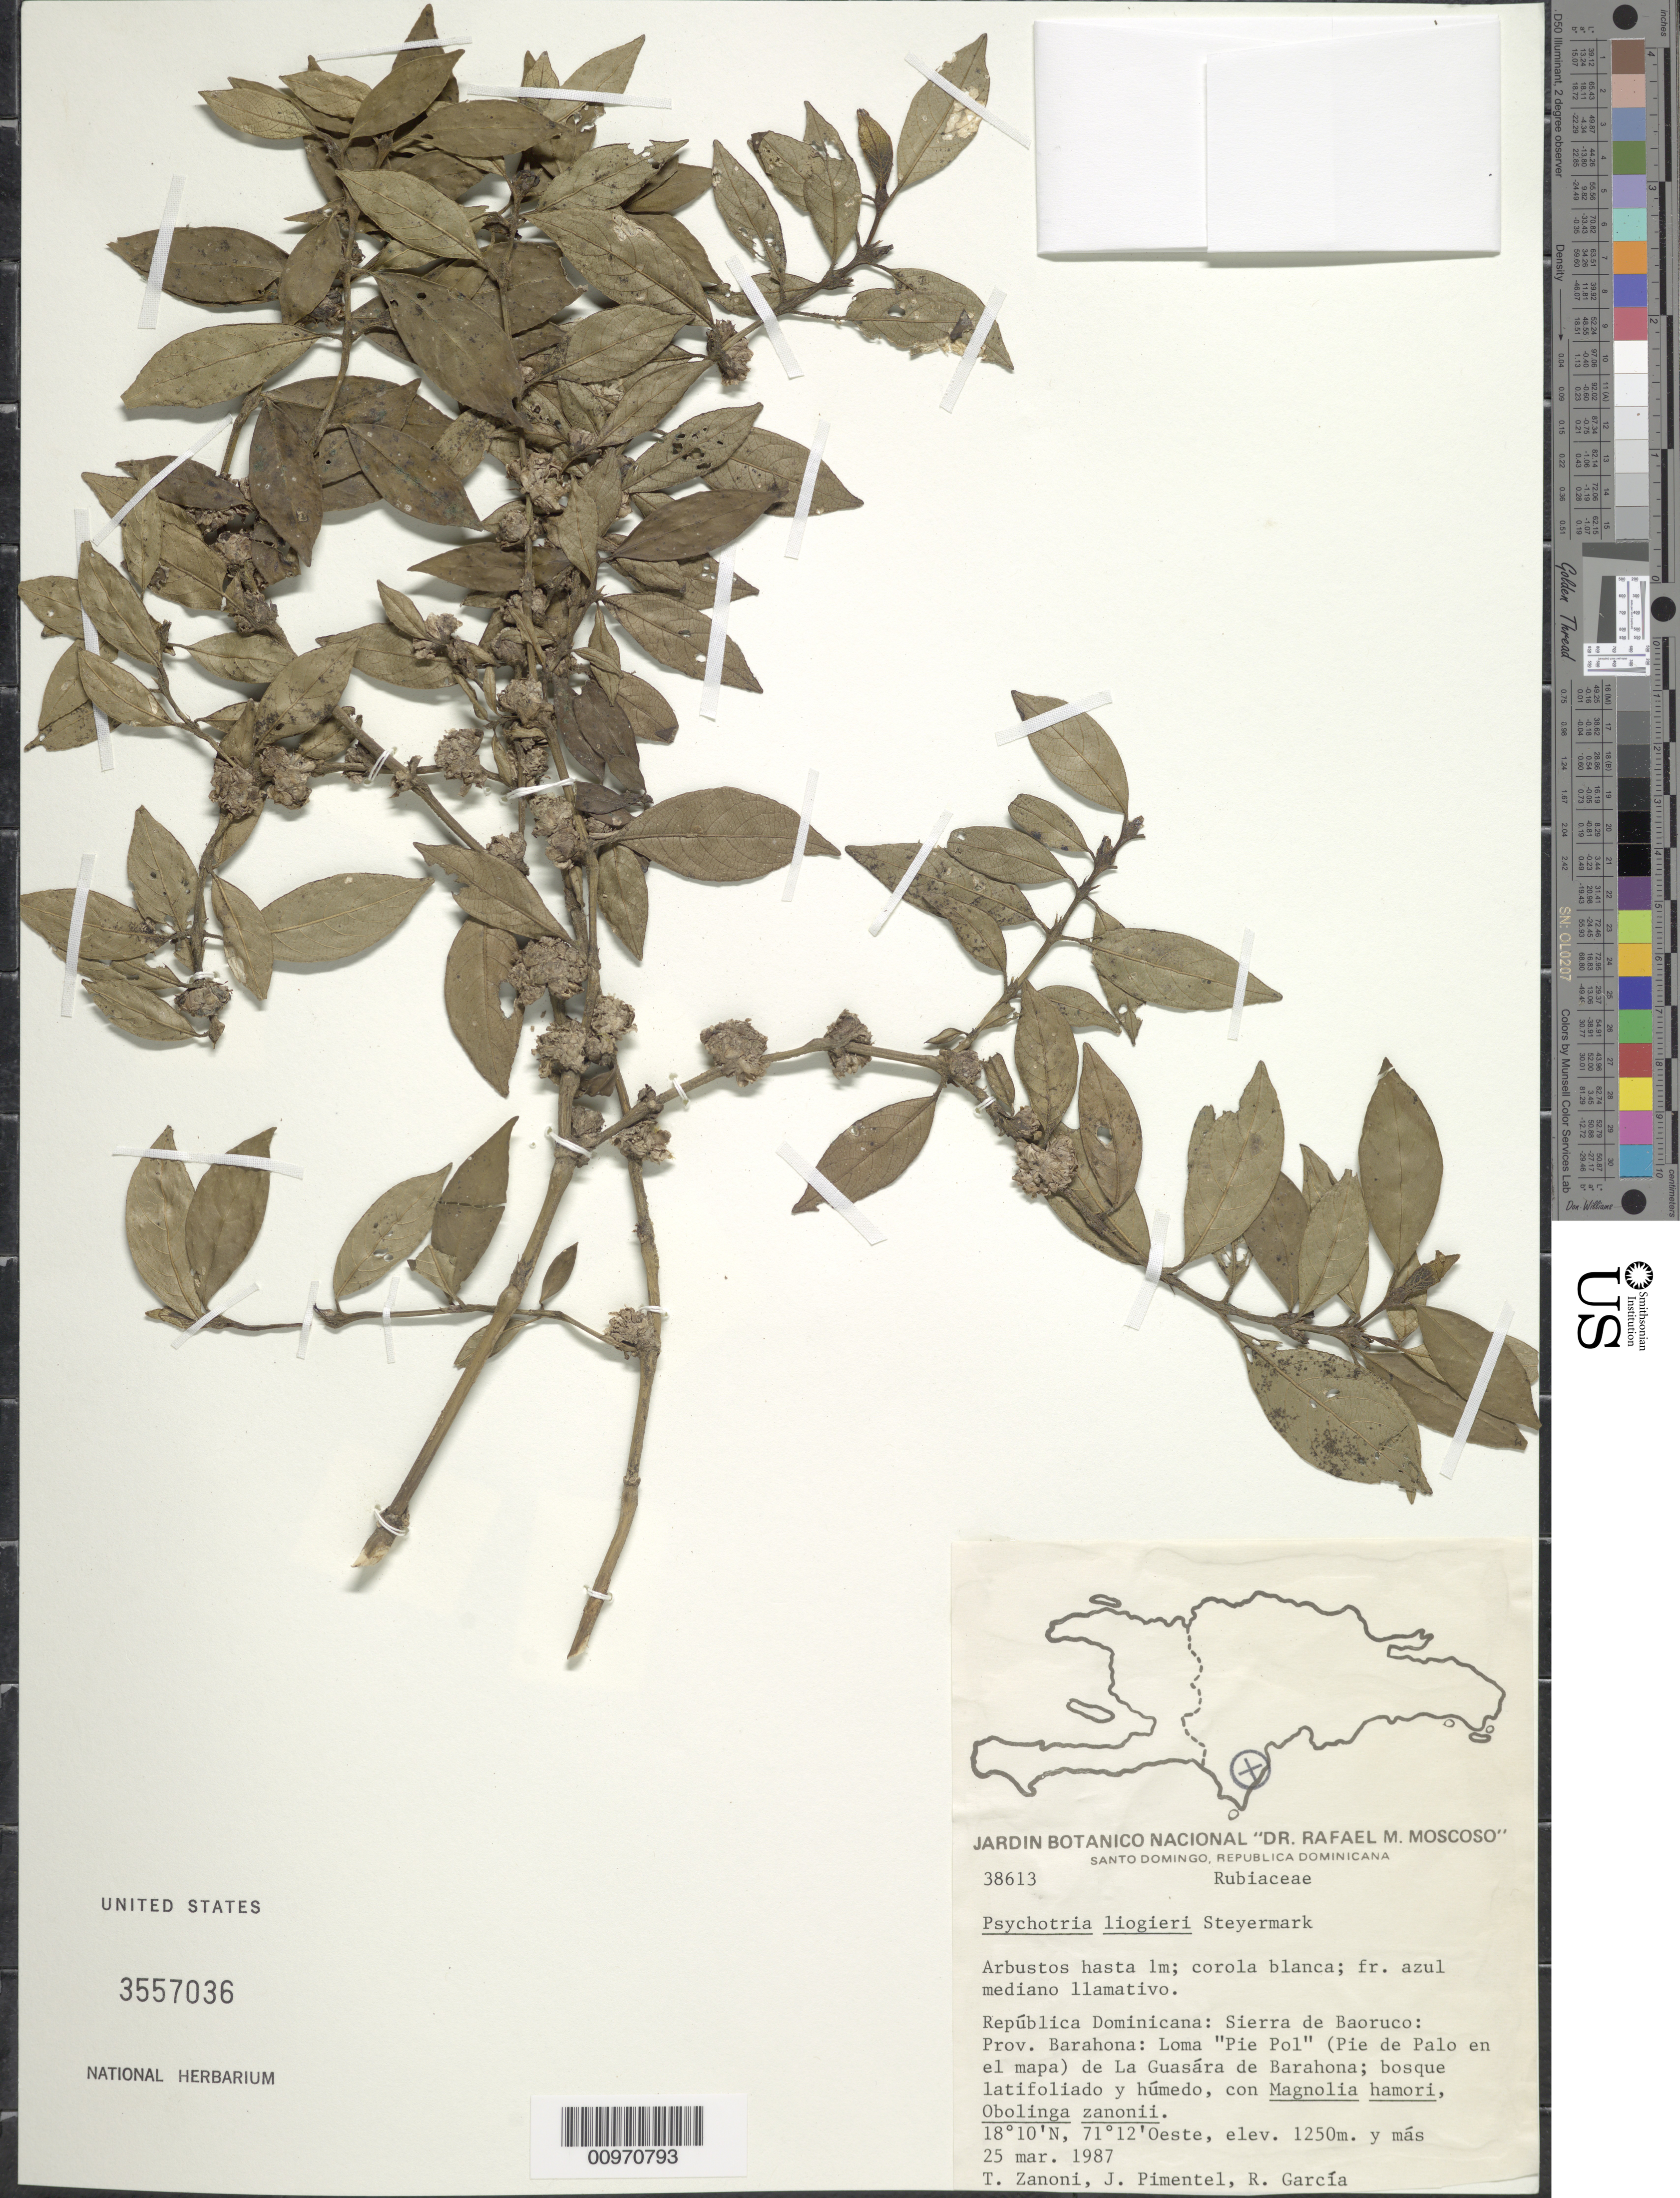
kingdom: Plantae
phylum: Tracheophyta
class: Magnoliopsida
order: Gentianales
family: Rubiaceae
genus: Psychotria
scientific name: Psychotria liogieri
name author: Steyerm.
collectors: T. A. Zanoni, J. Pimentel & R. G. García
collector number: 38613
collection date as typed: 25 Mar 1987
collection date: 1987-03-25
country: Dominican Republic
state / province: Barahona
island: Hispaniola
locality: Sierra de Baoruco, Loma "Pie Pol" (Pie de Palo en el mapa) de La Guasára de Barahona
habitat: Bosque latifoliado y húmeda, con Magnolia hamori, Obolinga zanonii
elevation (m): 1250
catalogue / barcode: US 3557036